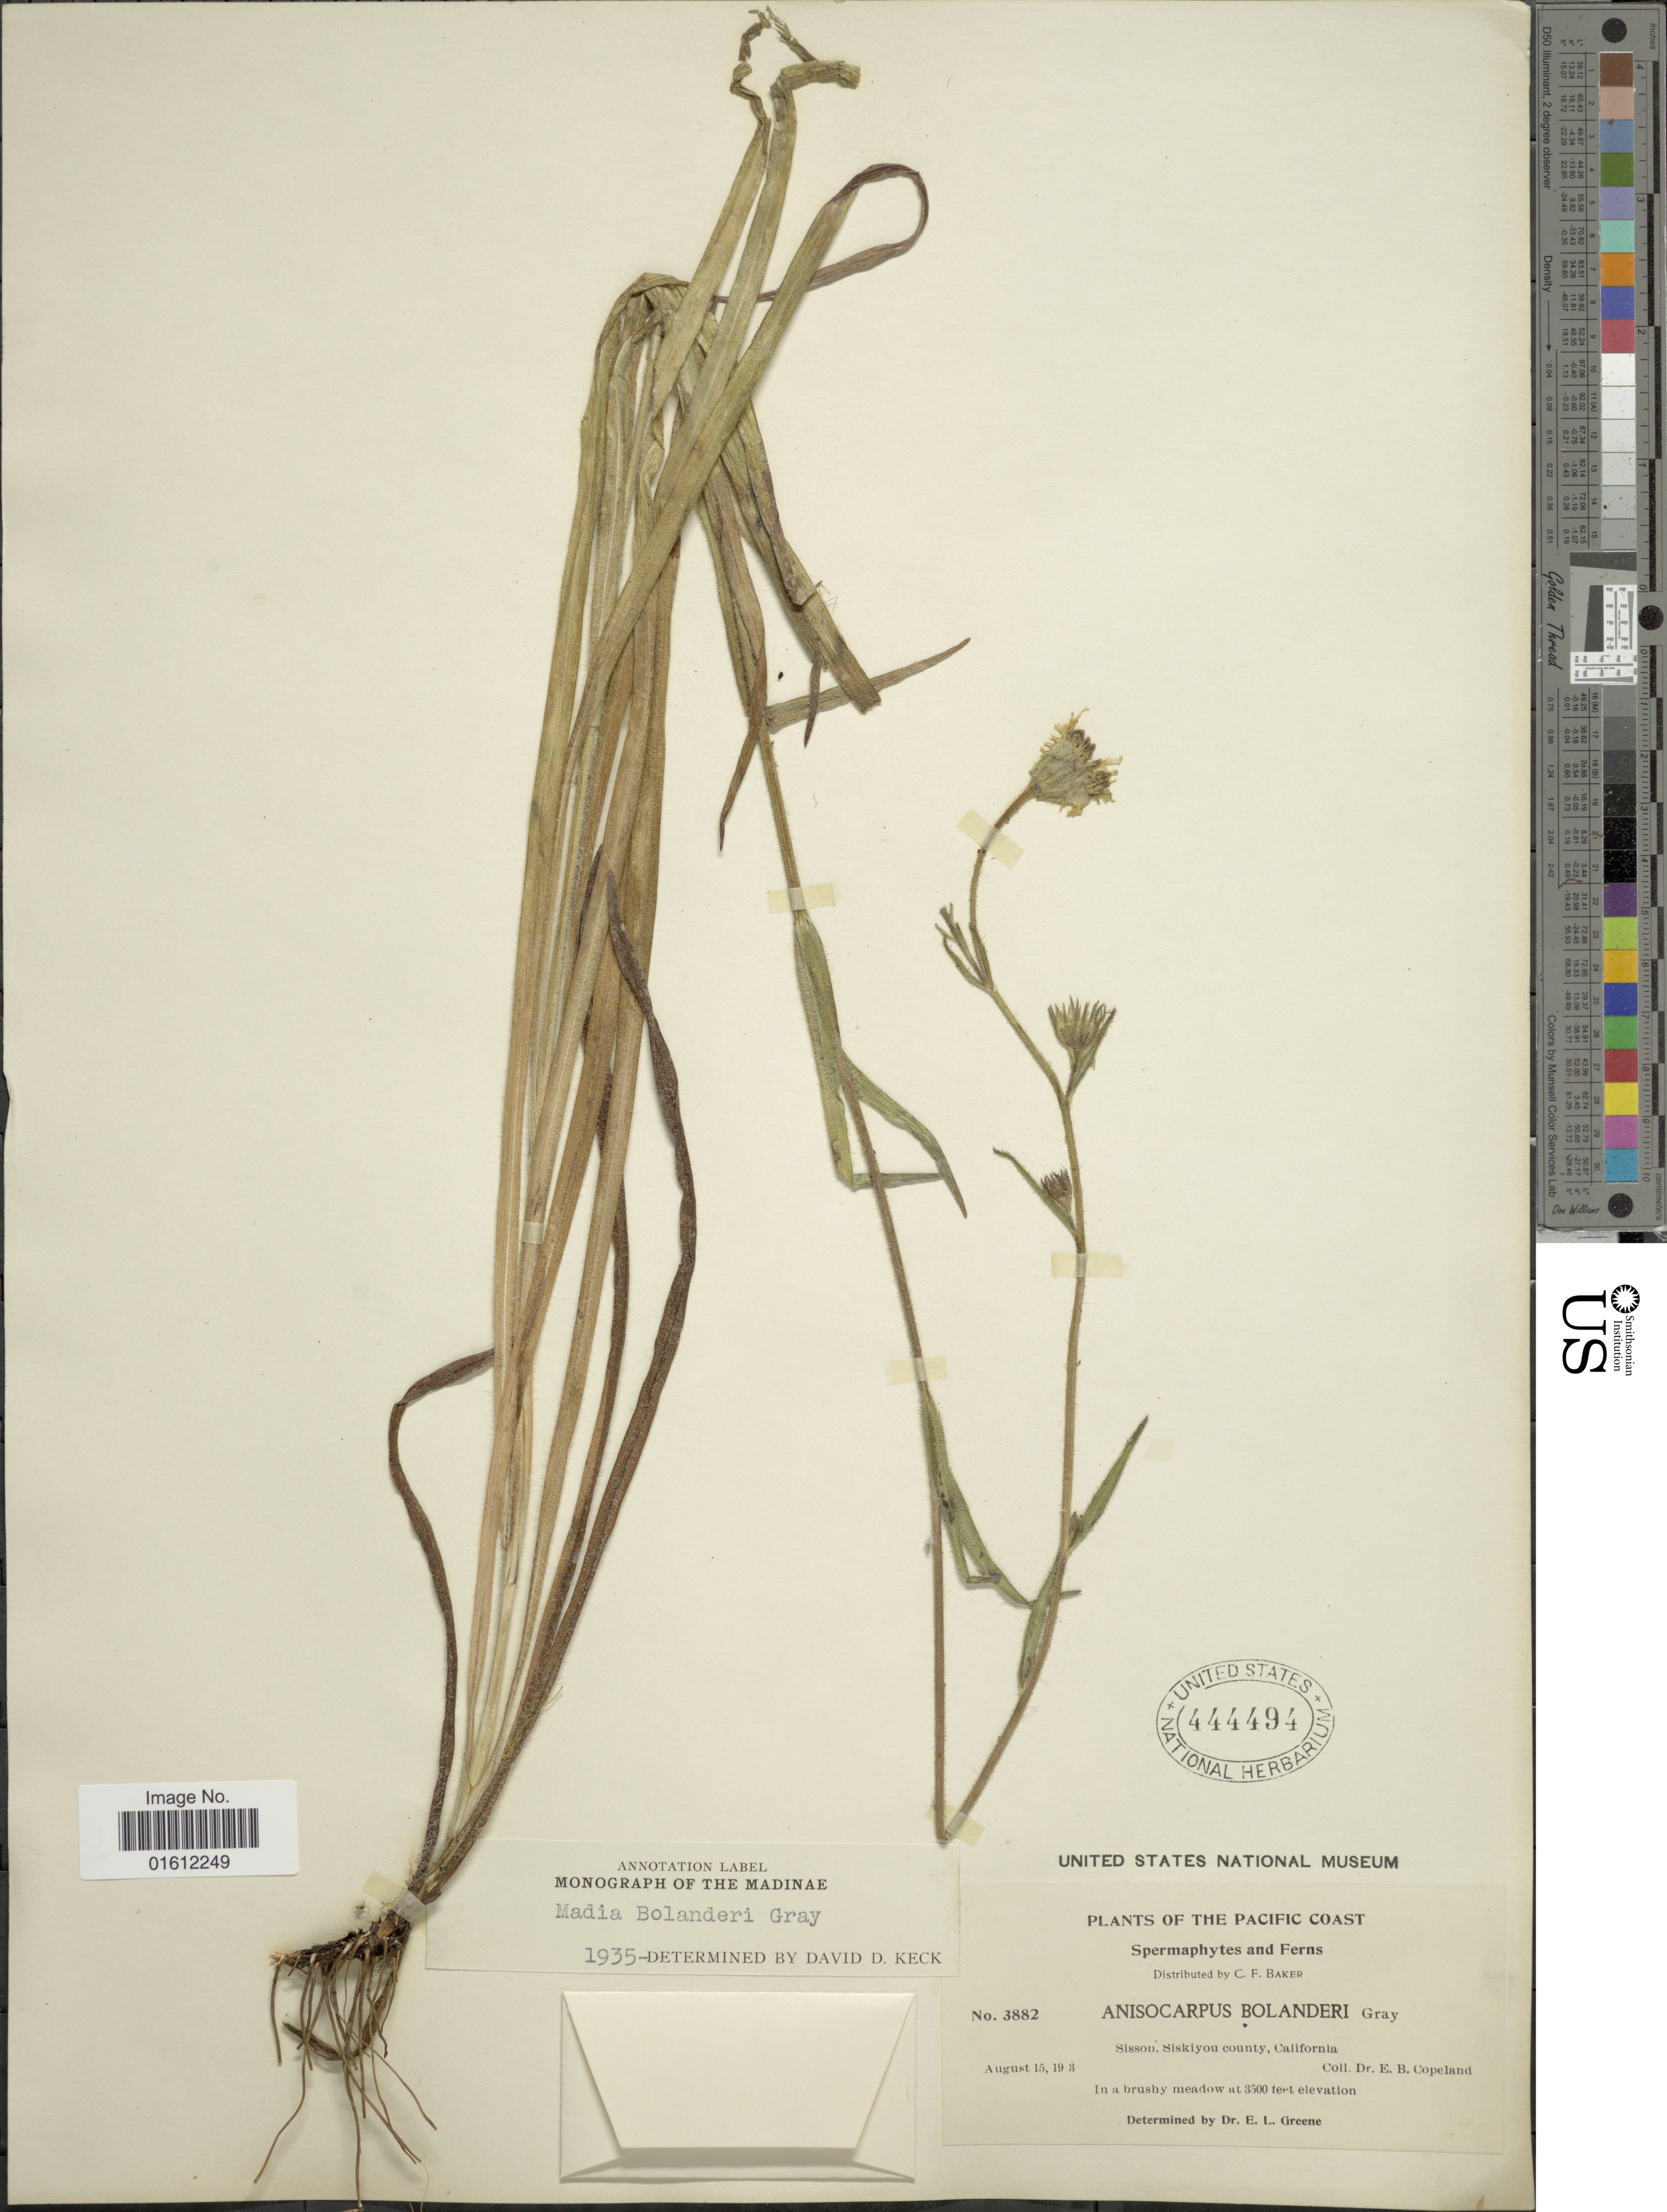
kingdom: Plantae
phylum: Tracheophyta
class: Magnoliopsida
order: Asterales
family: Asteraceae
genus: Madia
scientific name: Madia bolanderi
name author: A. Gray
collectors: E. B. Copeland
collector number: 3882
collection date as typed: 193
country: United States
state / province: California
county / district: Siskiyou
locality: The Pacific Coast, Sisson, Siskiyou county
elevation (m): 1067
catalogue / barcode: US 444494